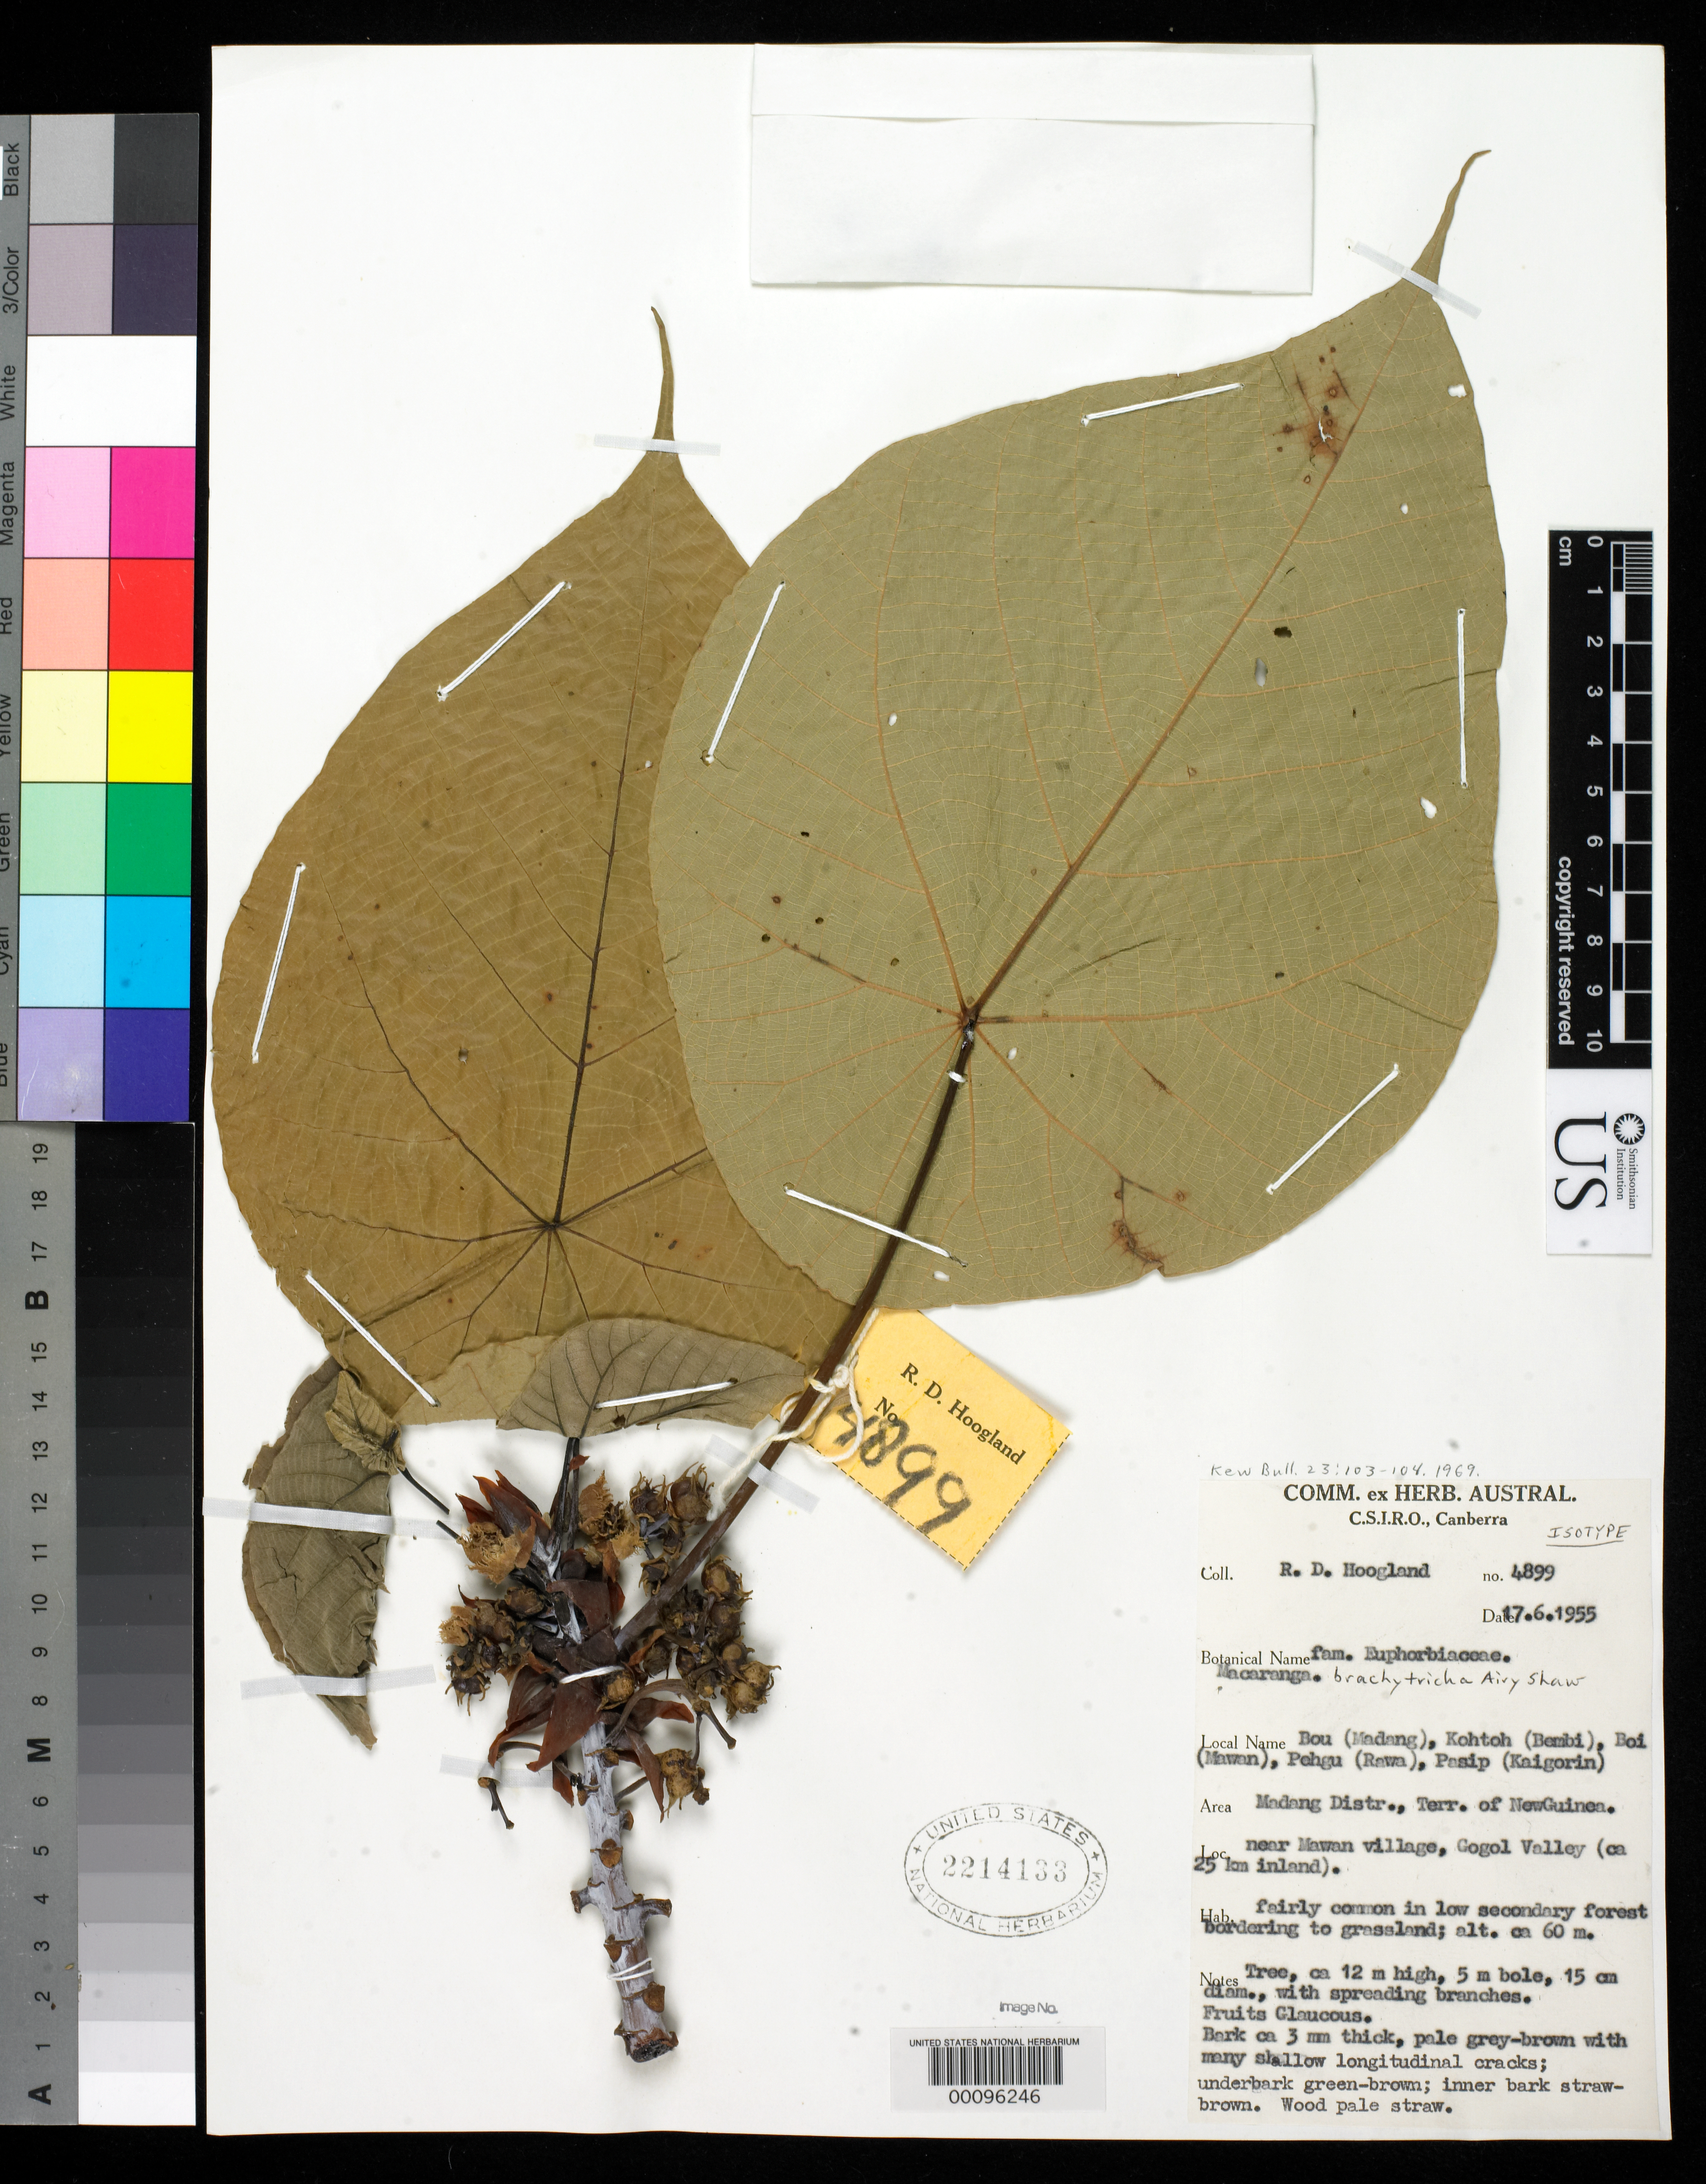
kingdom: Plantae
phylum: Tracheophyta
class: Magnoliopsida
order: Malpighiales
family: Euphorbiaceae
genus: Macaranga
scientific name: Macaranga brachytricha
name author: Airy Shaw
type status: Isotype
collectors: R. D. Hoogland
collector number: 4899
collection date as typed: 17 Jun 1955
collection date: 1955-06-17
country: Papua New Guinea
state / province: Madang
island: New Guinea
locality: Near Mawan village, Gogol Valley.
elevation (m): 60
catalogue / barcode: US 2214133